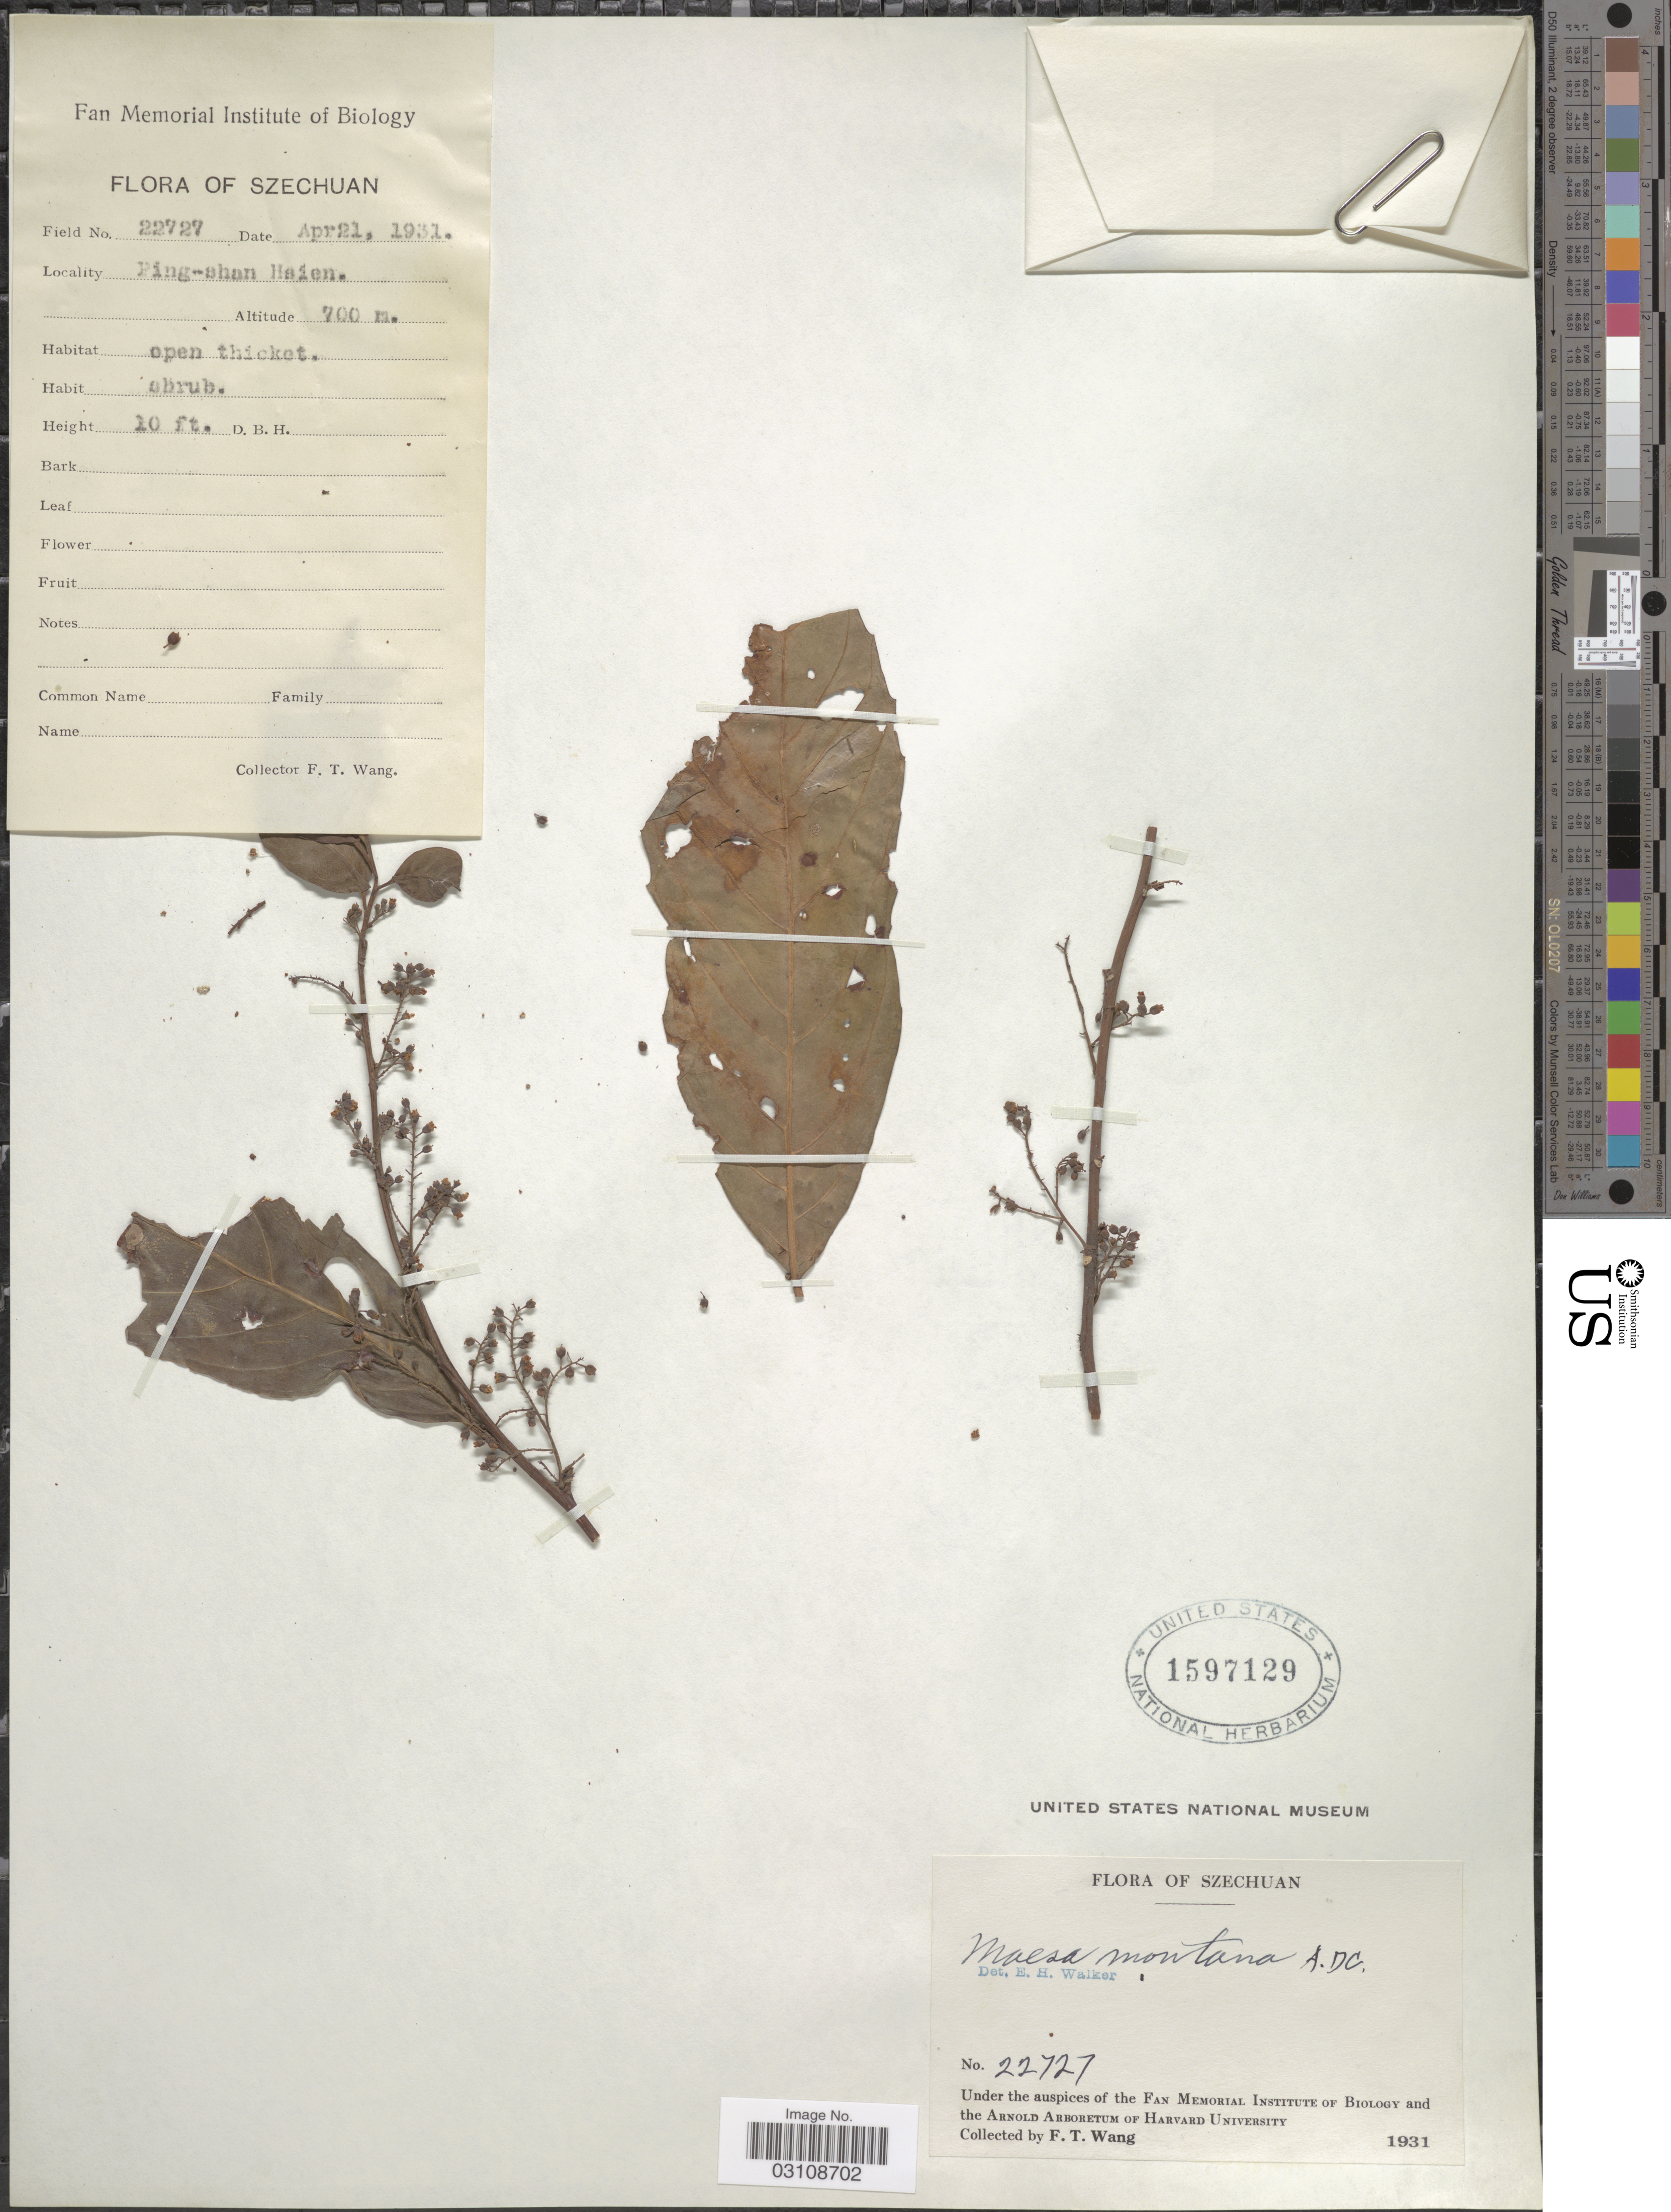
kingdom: Plantae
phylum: Tracheophyta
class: Magnoliopsida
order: Ericales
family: Primulaceae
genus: Maesa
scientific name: Maesa montana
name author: A. DC.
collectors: F. T. Wang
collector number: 22727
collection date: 1931-04-21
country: China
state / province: Sichuan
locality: Szechuan: Ping-shan Hsien.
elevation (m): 700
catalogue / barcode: US 1597129